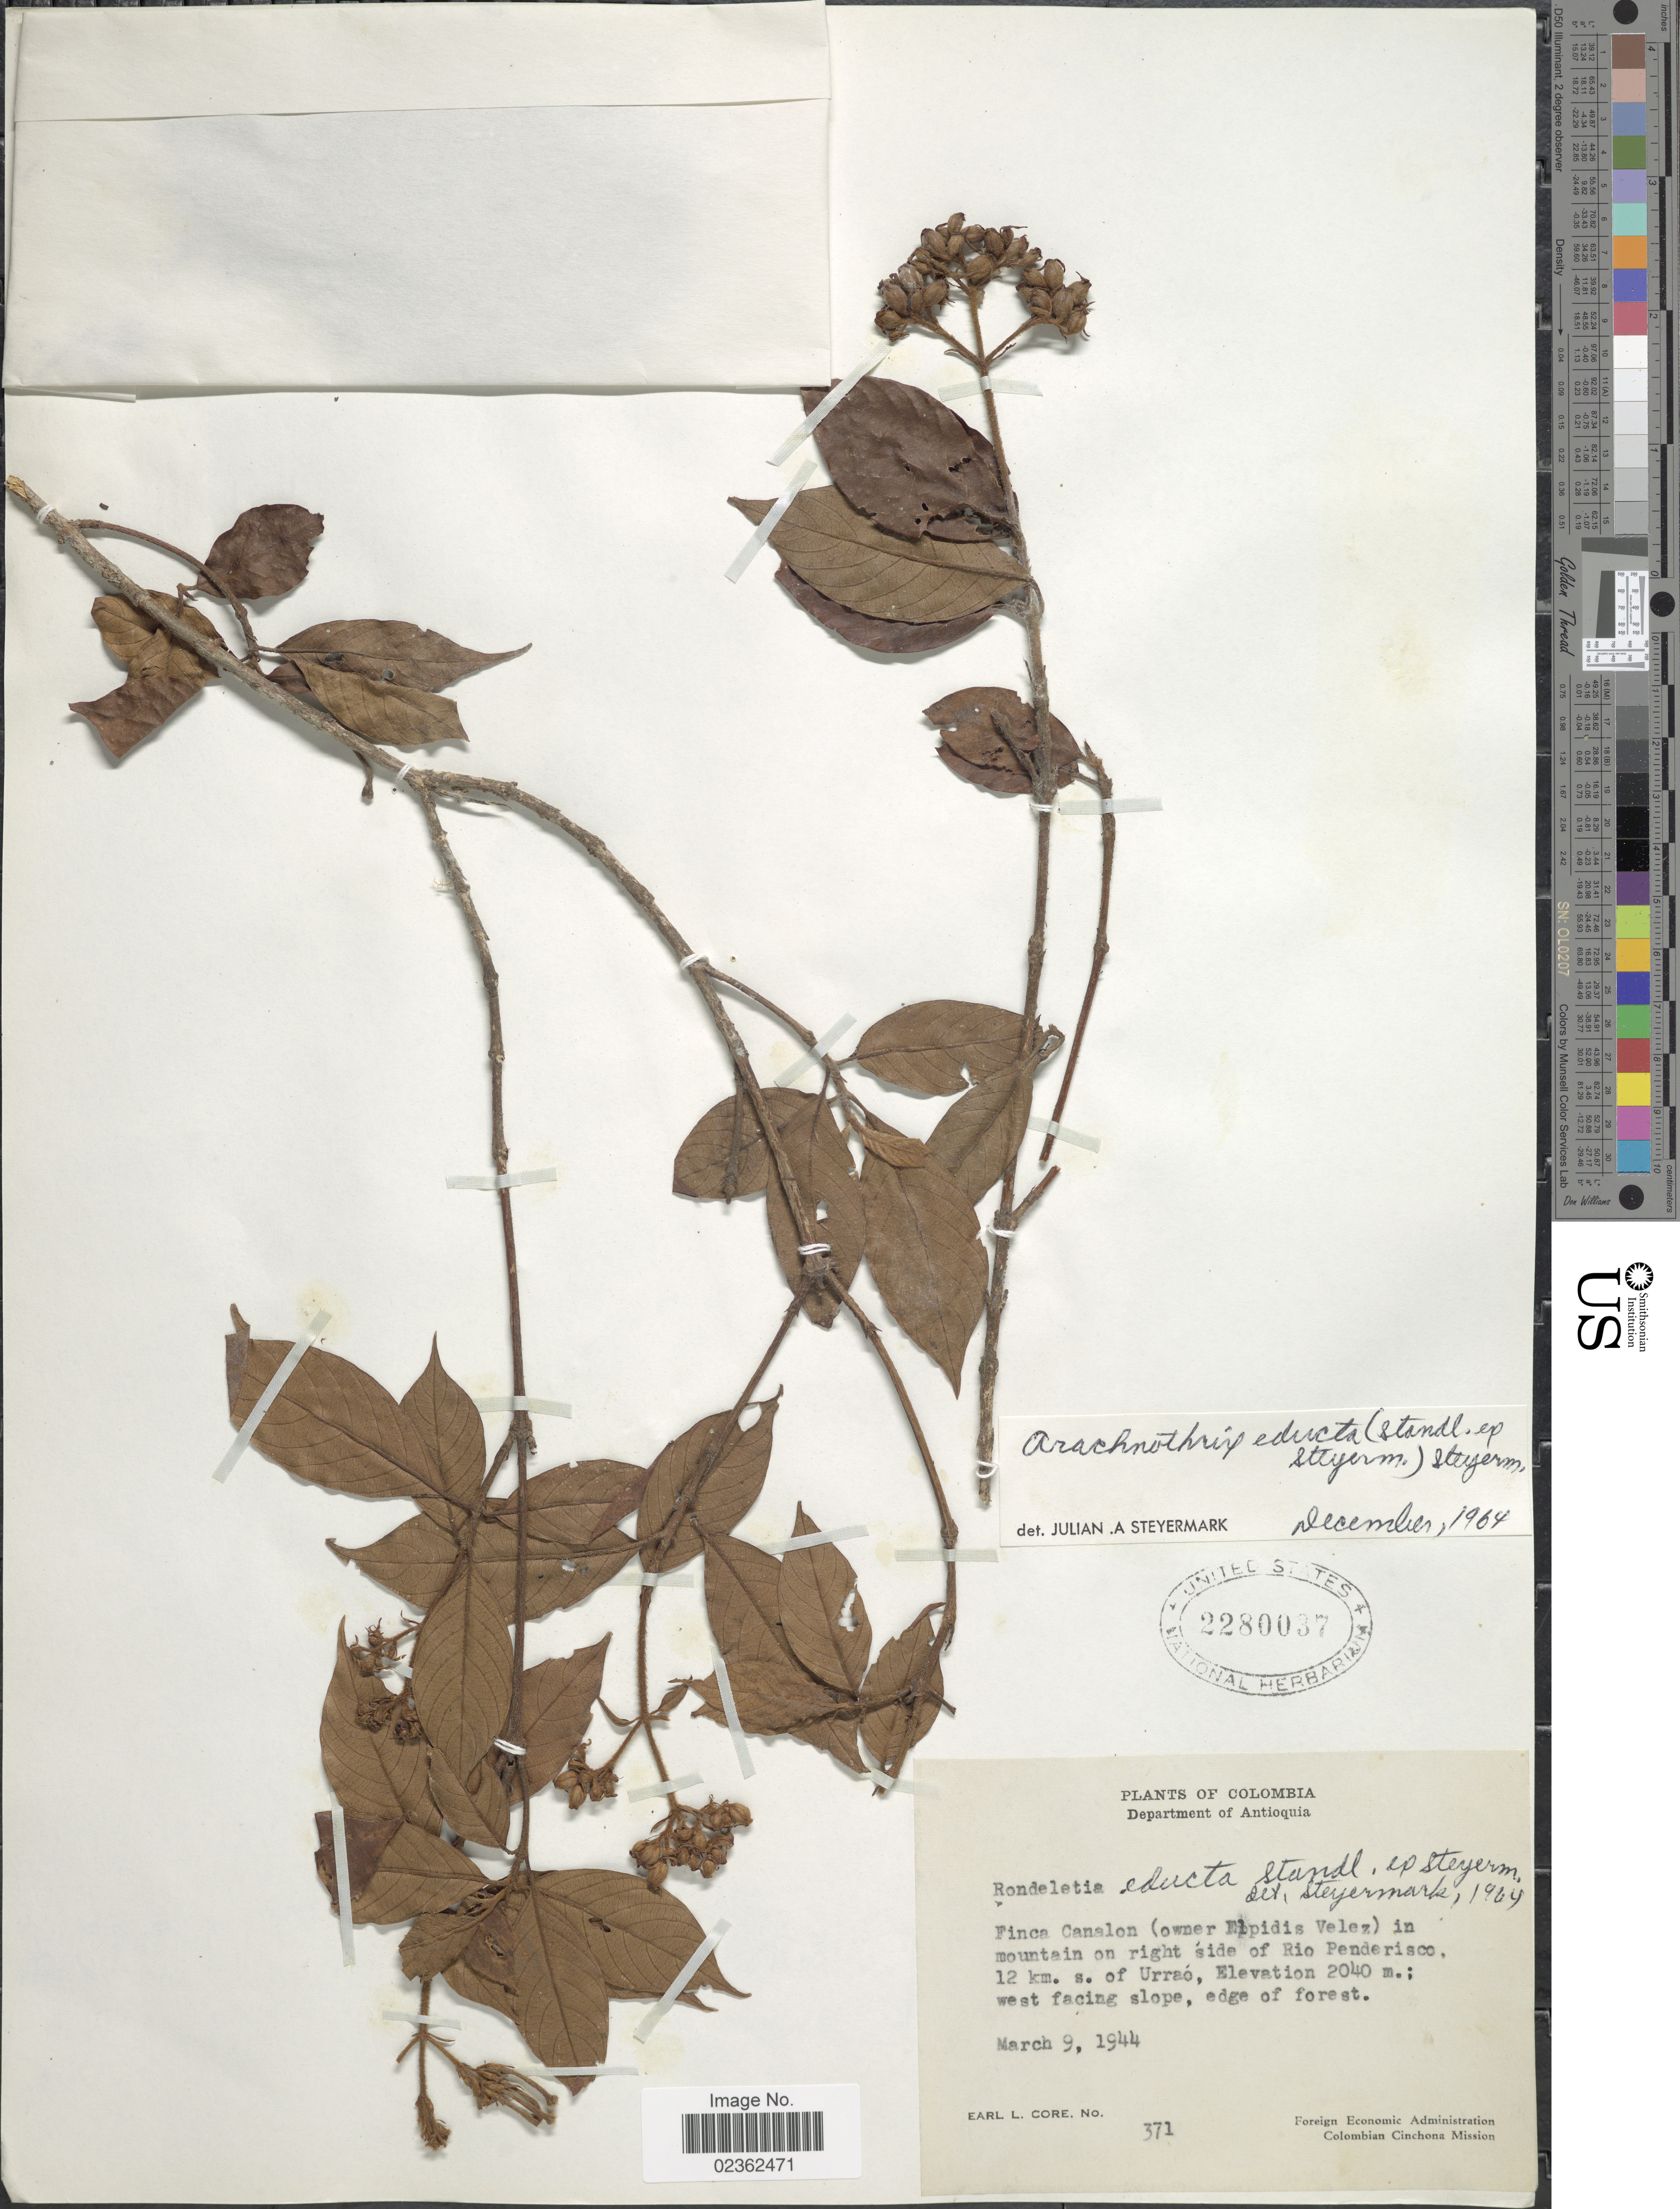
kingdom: Plantae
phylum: Tracheophyta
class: Magnoliopsida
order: Gentianales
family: Rubiaceae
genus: Arachnothryx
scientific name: Arachnothryx educta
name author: (Standl. ex Steyerm.) Steyerm.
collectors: E. L. Core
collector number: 371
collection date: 1944-03-09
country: Colombia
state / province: Antioquia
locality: Finca Canalon (owner Elpidis Velez) in mountain on right side of Rio Penderisco 12 km.s. of Urrao, west facing slope, edge of forest.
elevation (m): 2040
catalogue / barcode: US 2280037